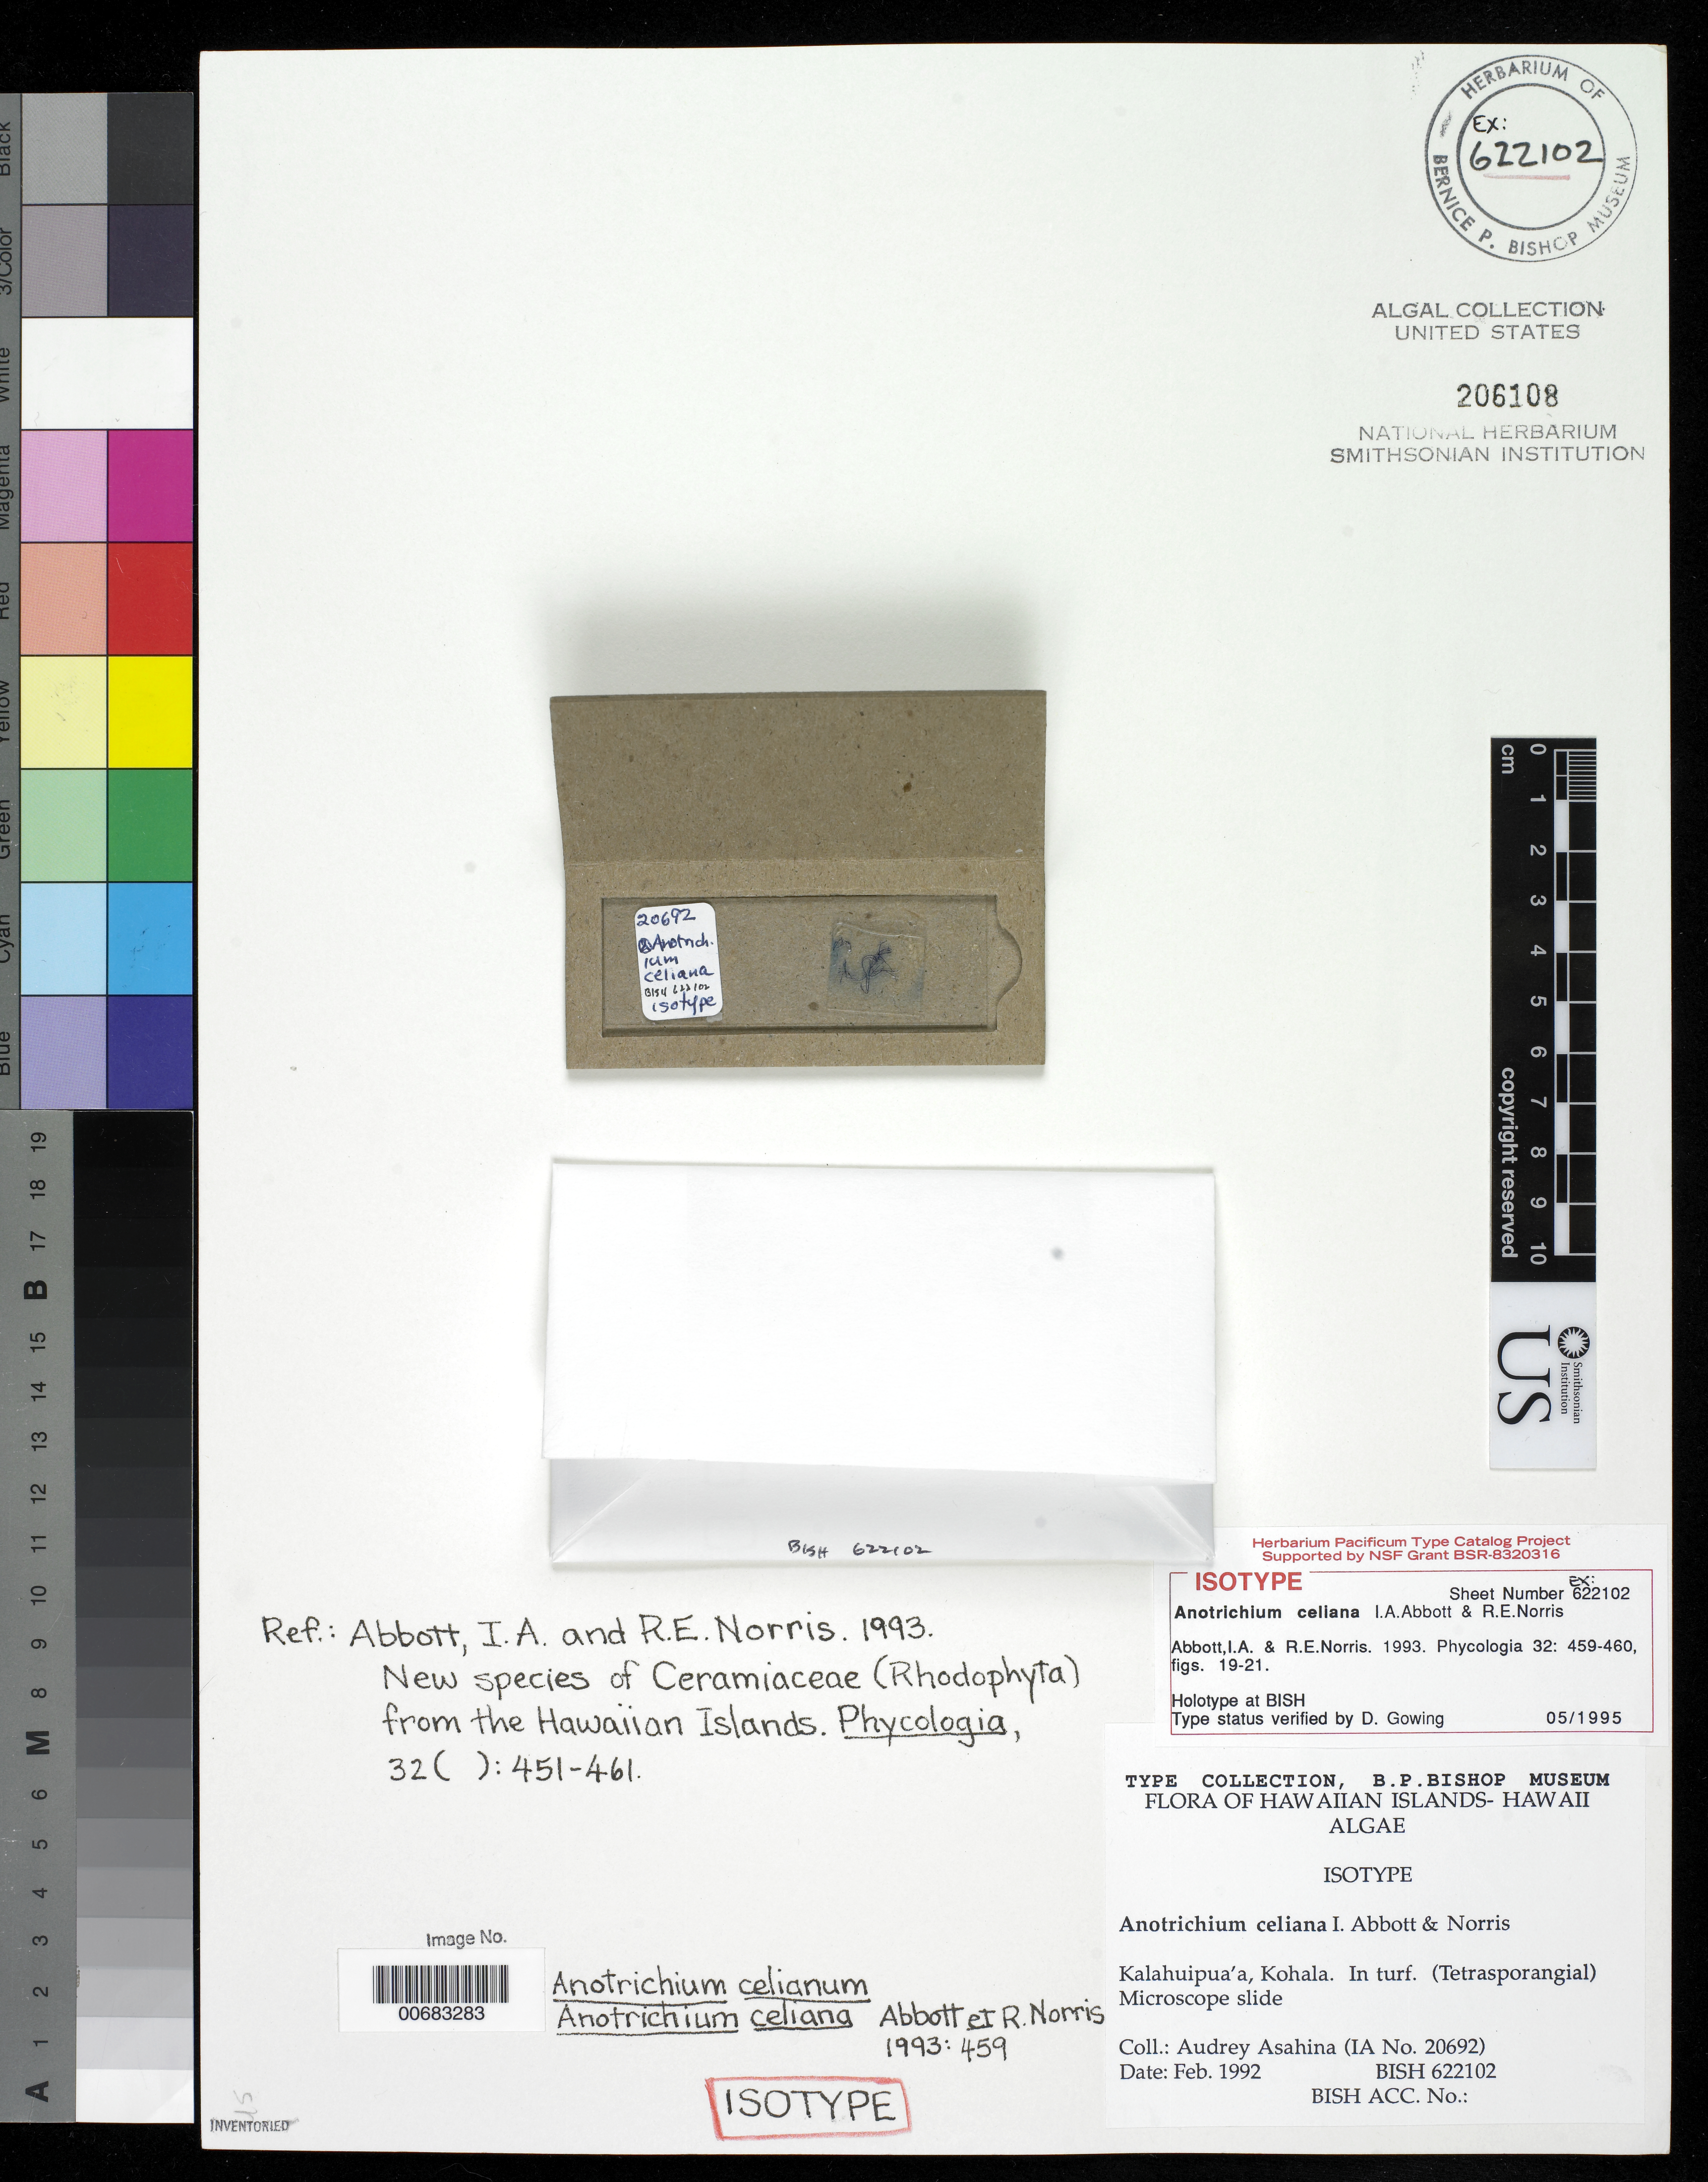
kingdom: Plantae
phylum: Rhodophyta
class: Florideophyceae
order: Ceramiales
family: Wrangeliaceae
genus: Anotrichium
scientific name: Anotrichium celiana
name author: (I.A. Abbott & R.E. Norris) I.A. Abbott & R.E. Norris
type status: Isotype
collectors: A. Asahina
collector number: IAA 20692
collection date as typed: Feb 1992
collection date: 1992-02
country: United States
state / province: Hawaii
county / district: Hawaii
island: Hawaii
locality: Kalahuipua'a, Kohala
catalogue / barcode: US 206108